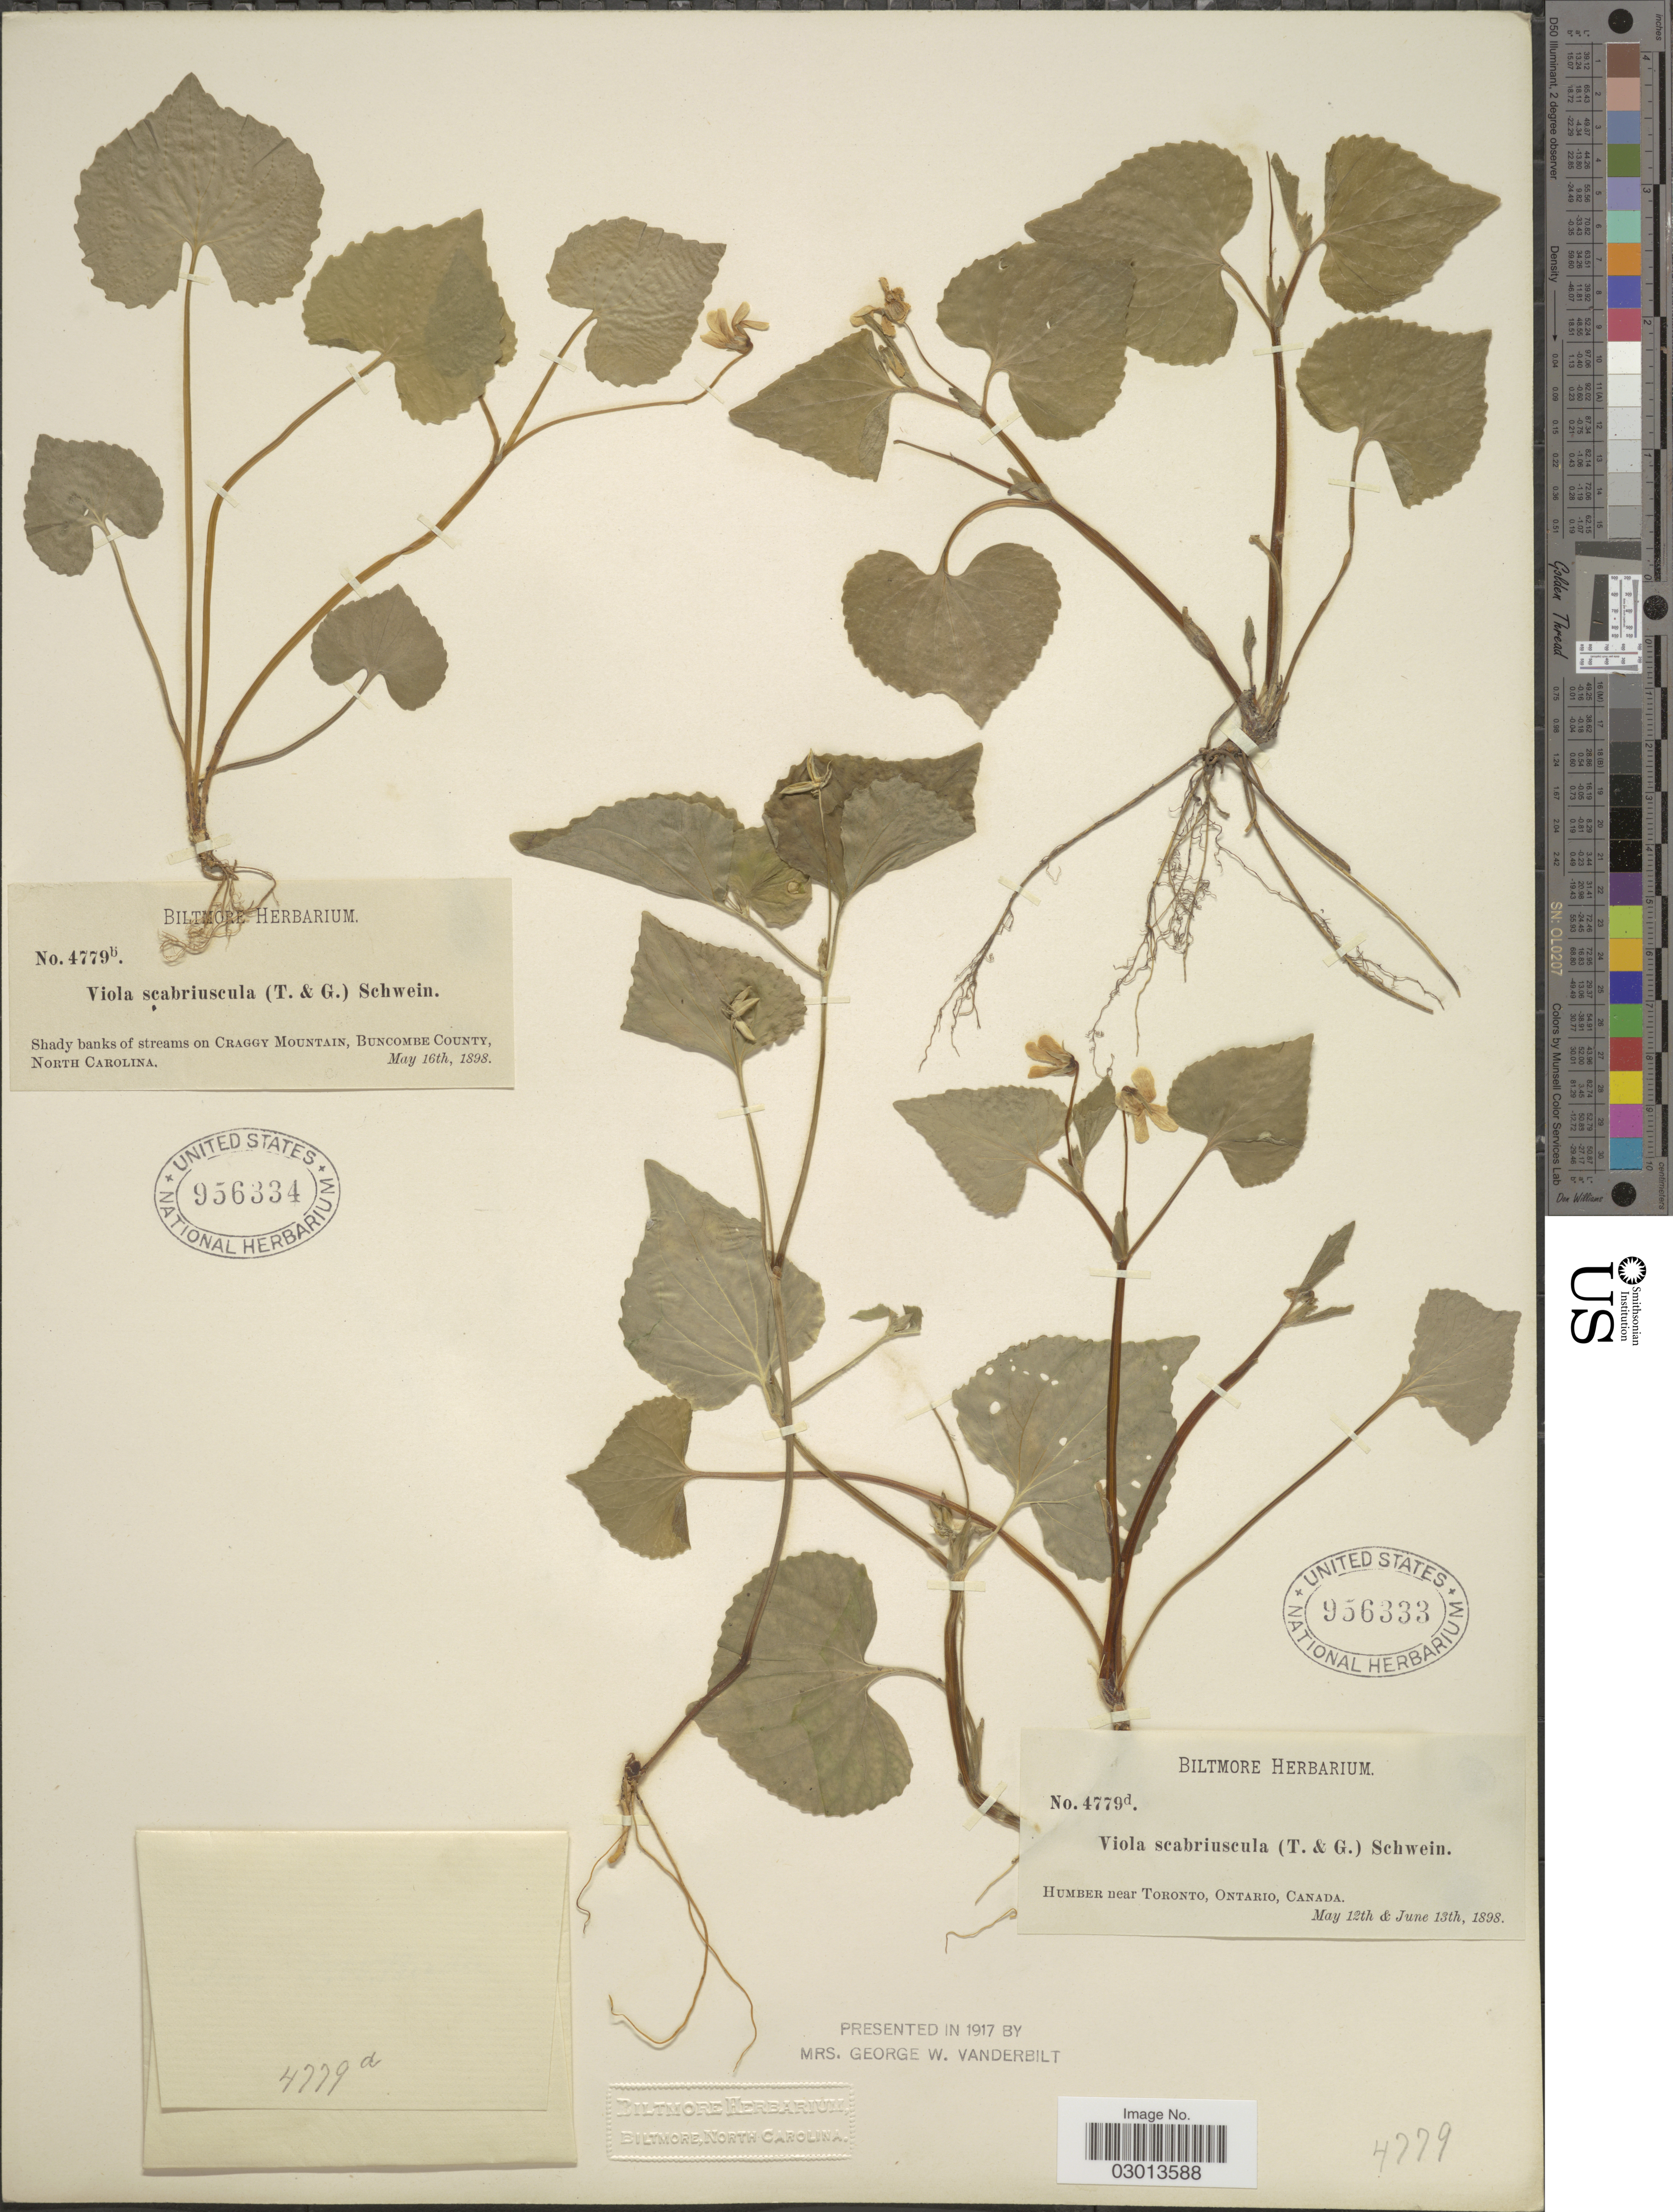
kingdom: Plantae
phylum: Tracheophyta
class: Magnoliopsida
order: Malpighiales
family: Violaceae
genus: Viola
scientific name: Viola pensylvanica var. leiocarpa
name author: (Fernald & Wiegand) Fernald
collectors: ex herb. Biltmore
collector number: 4779d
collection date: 1898-05-12/1898-06-13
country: Canada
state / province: Ontario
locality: Humber near Toronto.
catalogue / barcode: US 956333-2